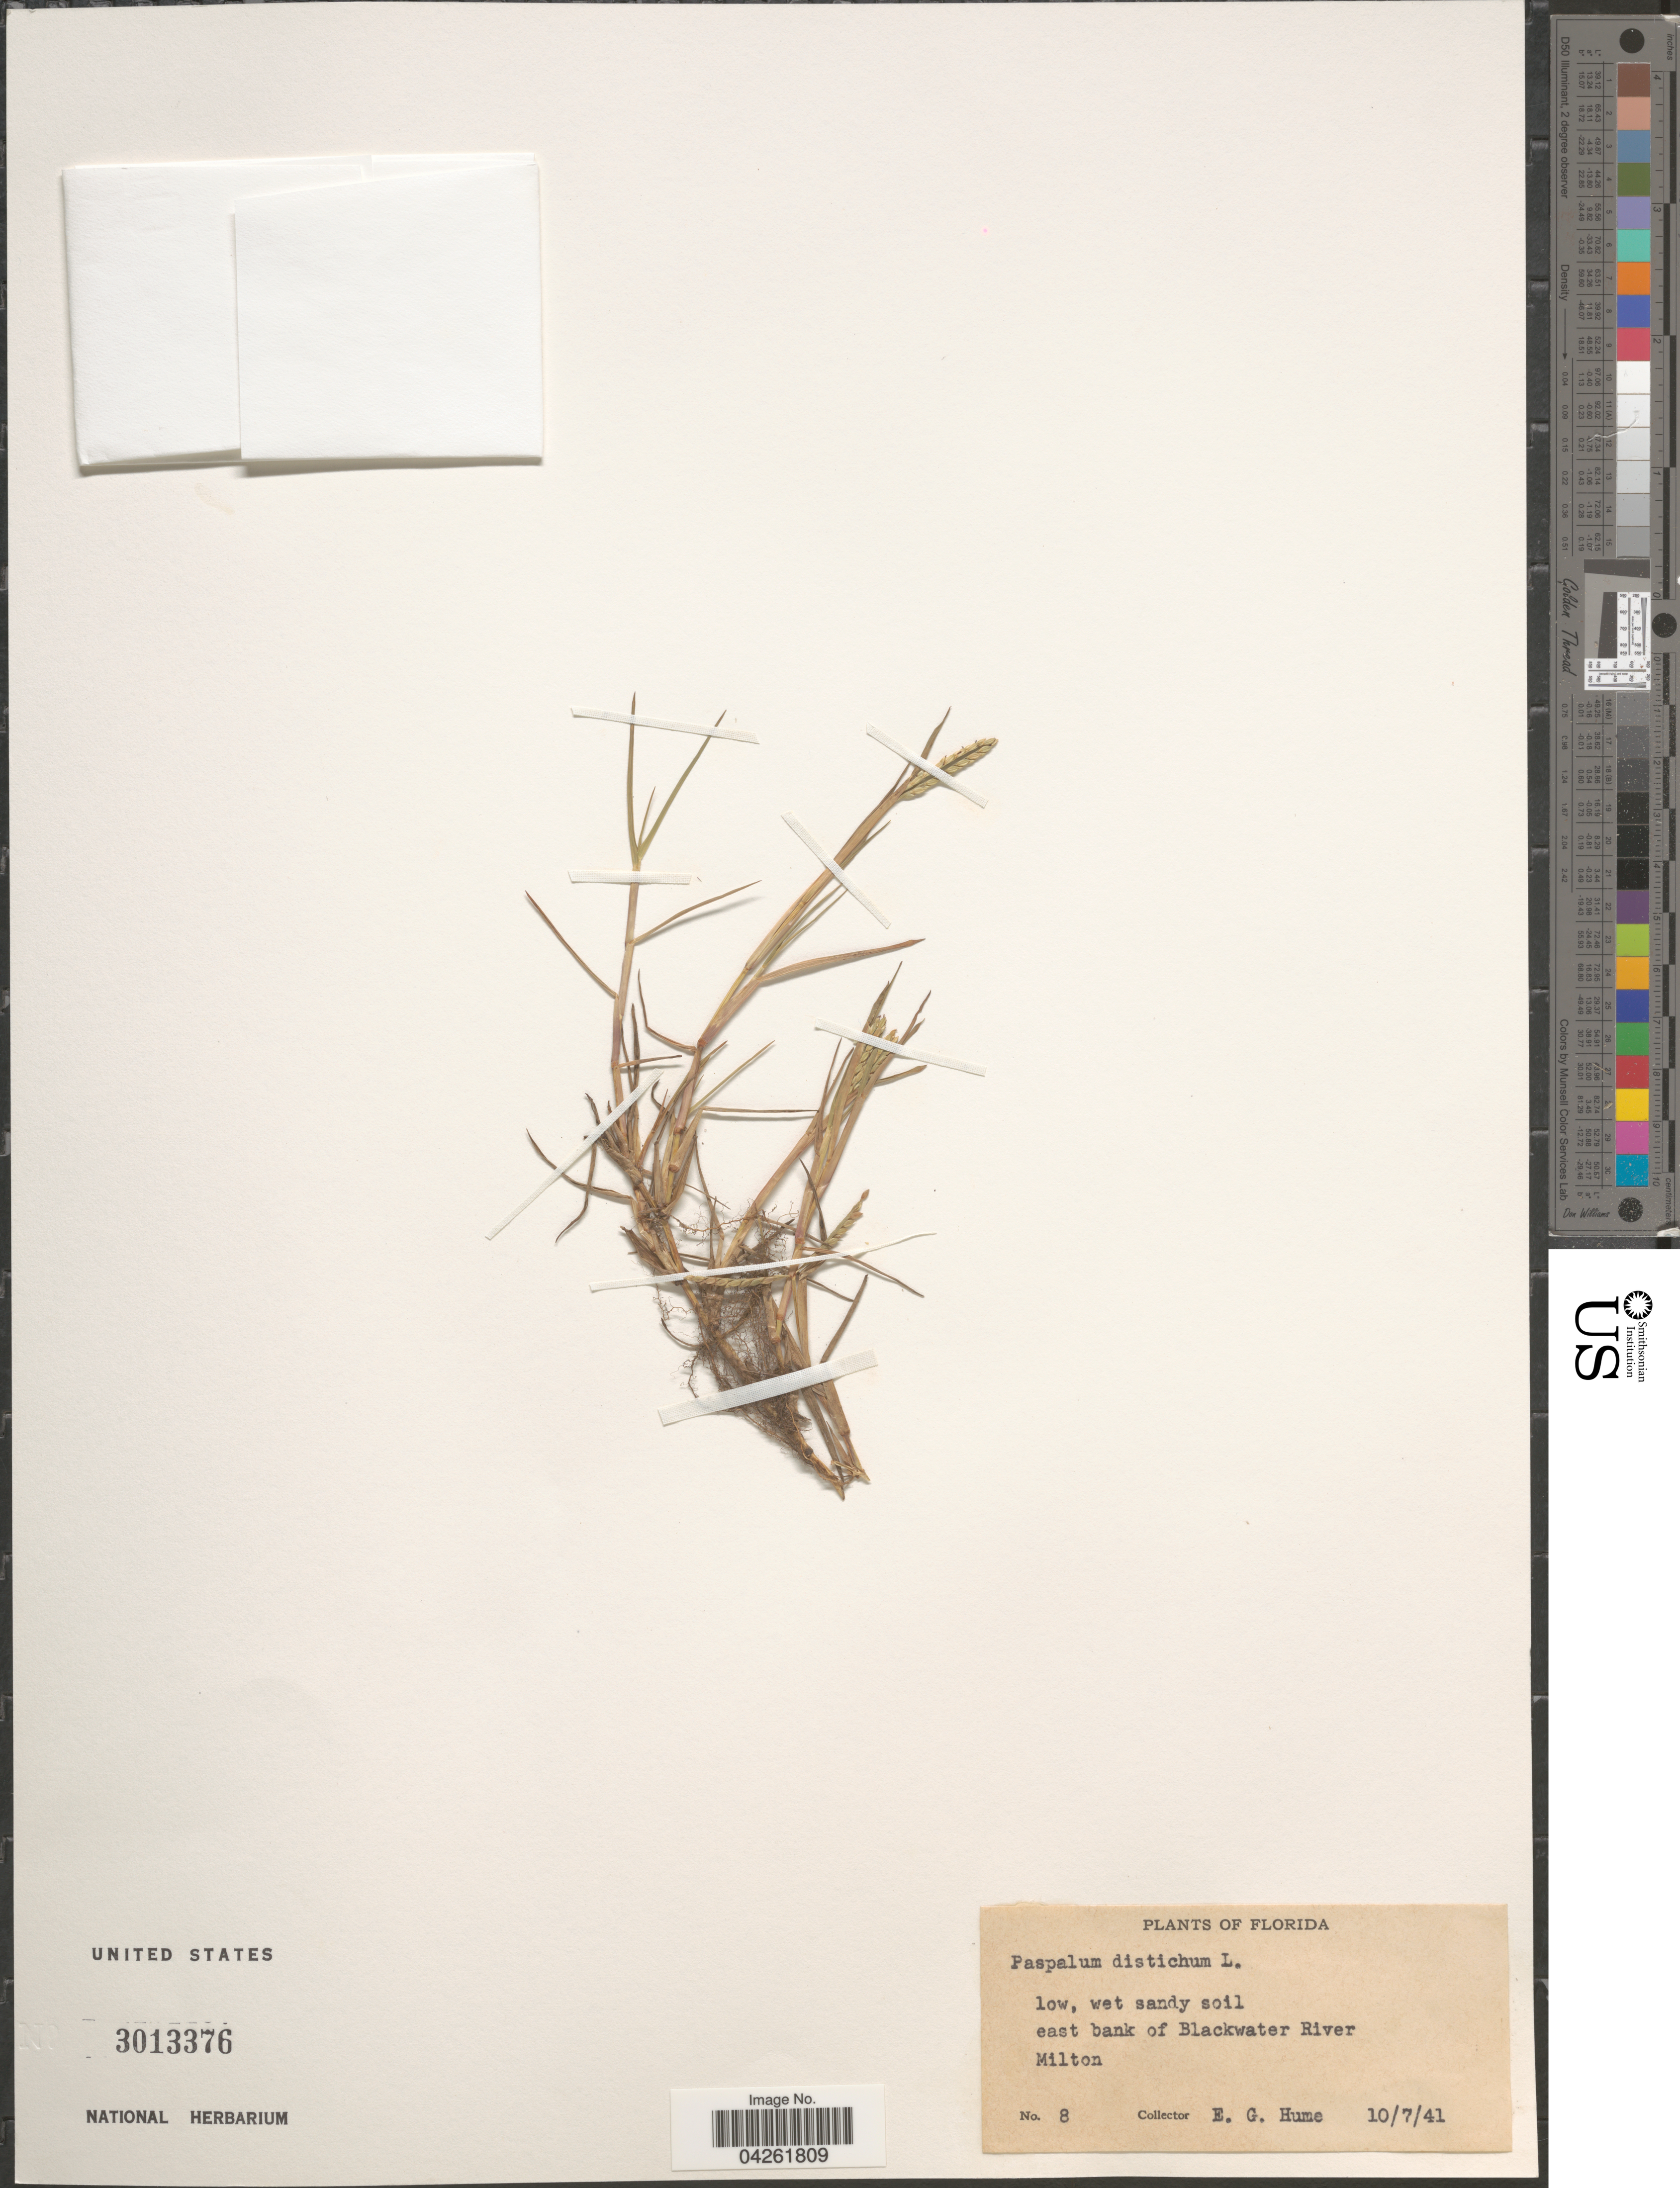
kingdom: Plantae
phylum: Tracheophyta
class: Liliopsida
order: Poales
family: Poaceae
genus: Paspalum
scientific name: Paspalum distichum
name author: L.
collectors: E. Hume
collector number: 8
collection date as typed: Transcribed d/m/y: 7/10/41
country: United States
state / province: Florida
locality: East bank of Blackwater River. Milton.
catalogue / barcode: US 3013376